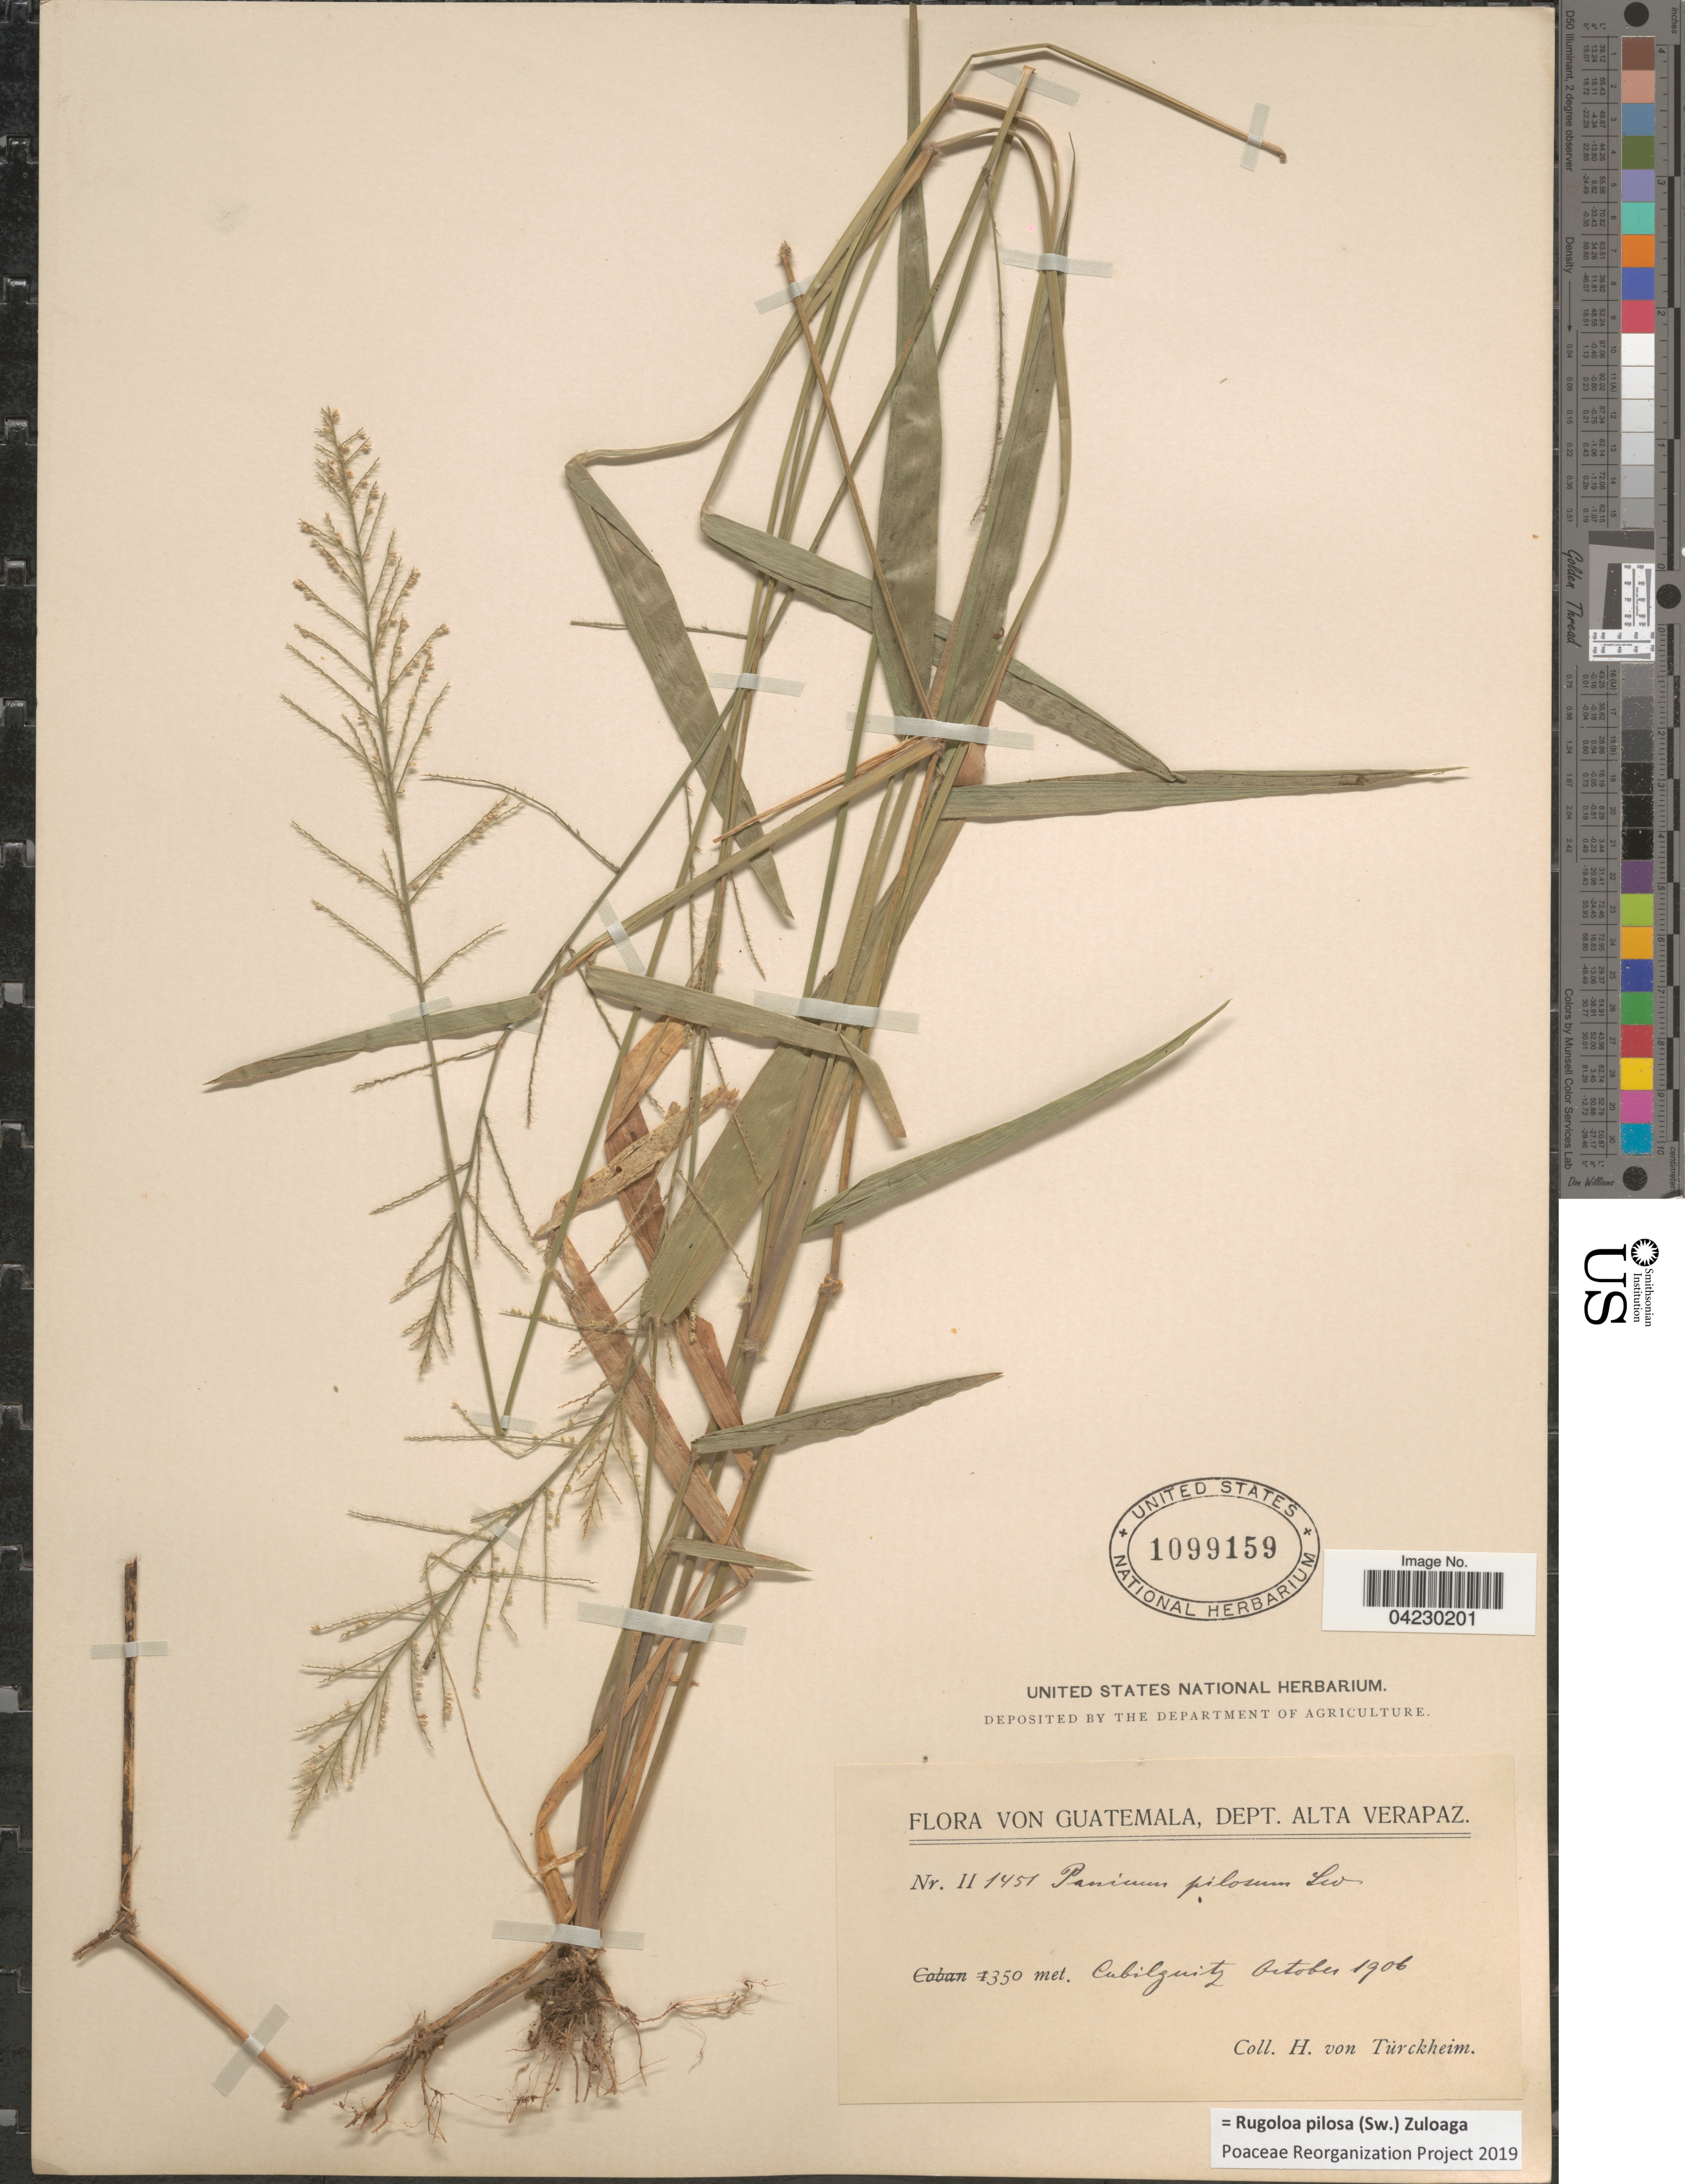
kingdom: Plantae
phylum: Tracheophyta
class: Liliopsida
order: Poales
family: Poaceae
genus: Rugoloa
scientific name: Rugoloa pilosa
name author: (Sw.) Zuloaga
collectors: H. von Türckheim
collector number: II1451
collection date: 1906-10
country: Guatemala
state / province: Alta Verapaz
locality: Dept. Alta Verapaz. Cubilguitz.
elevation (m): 350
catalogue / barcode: US 1099159